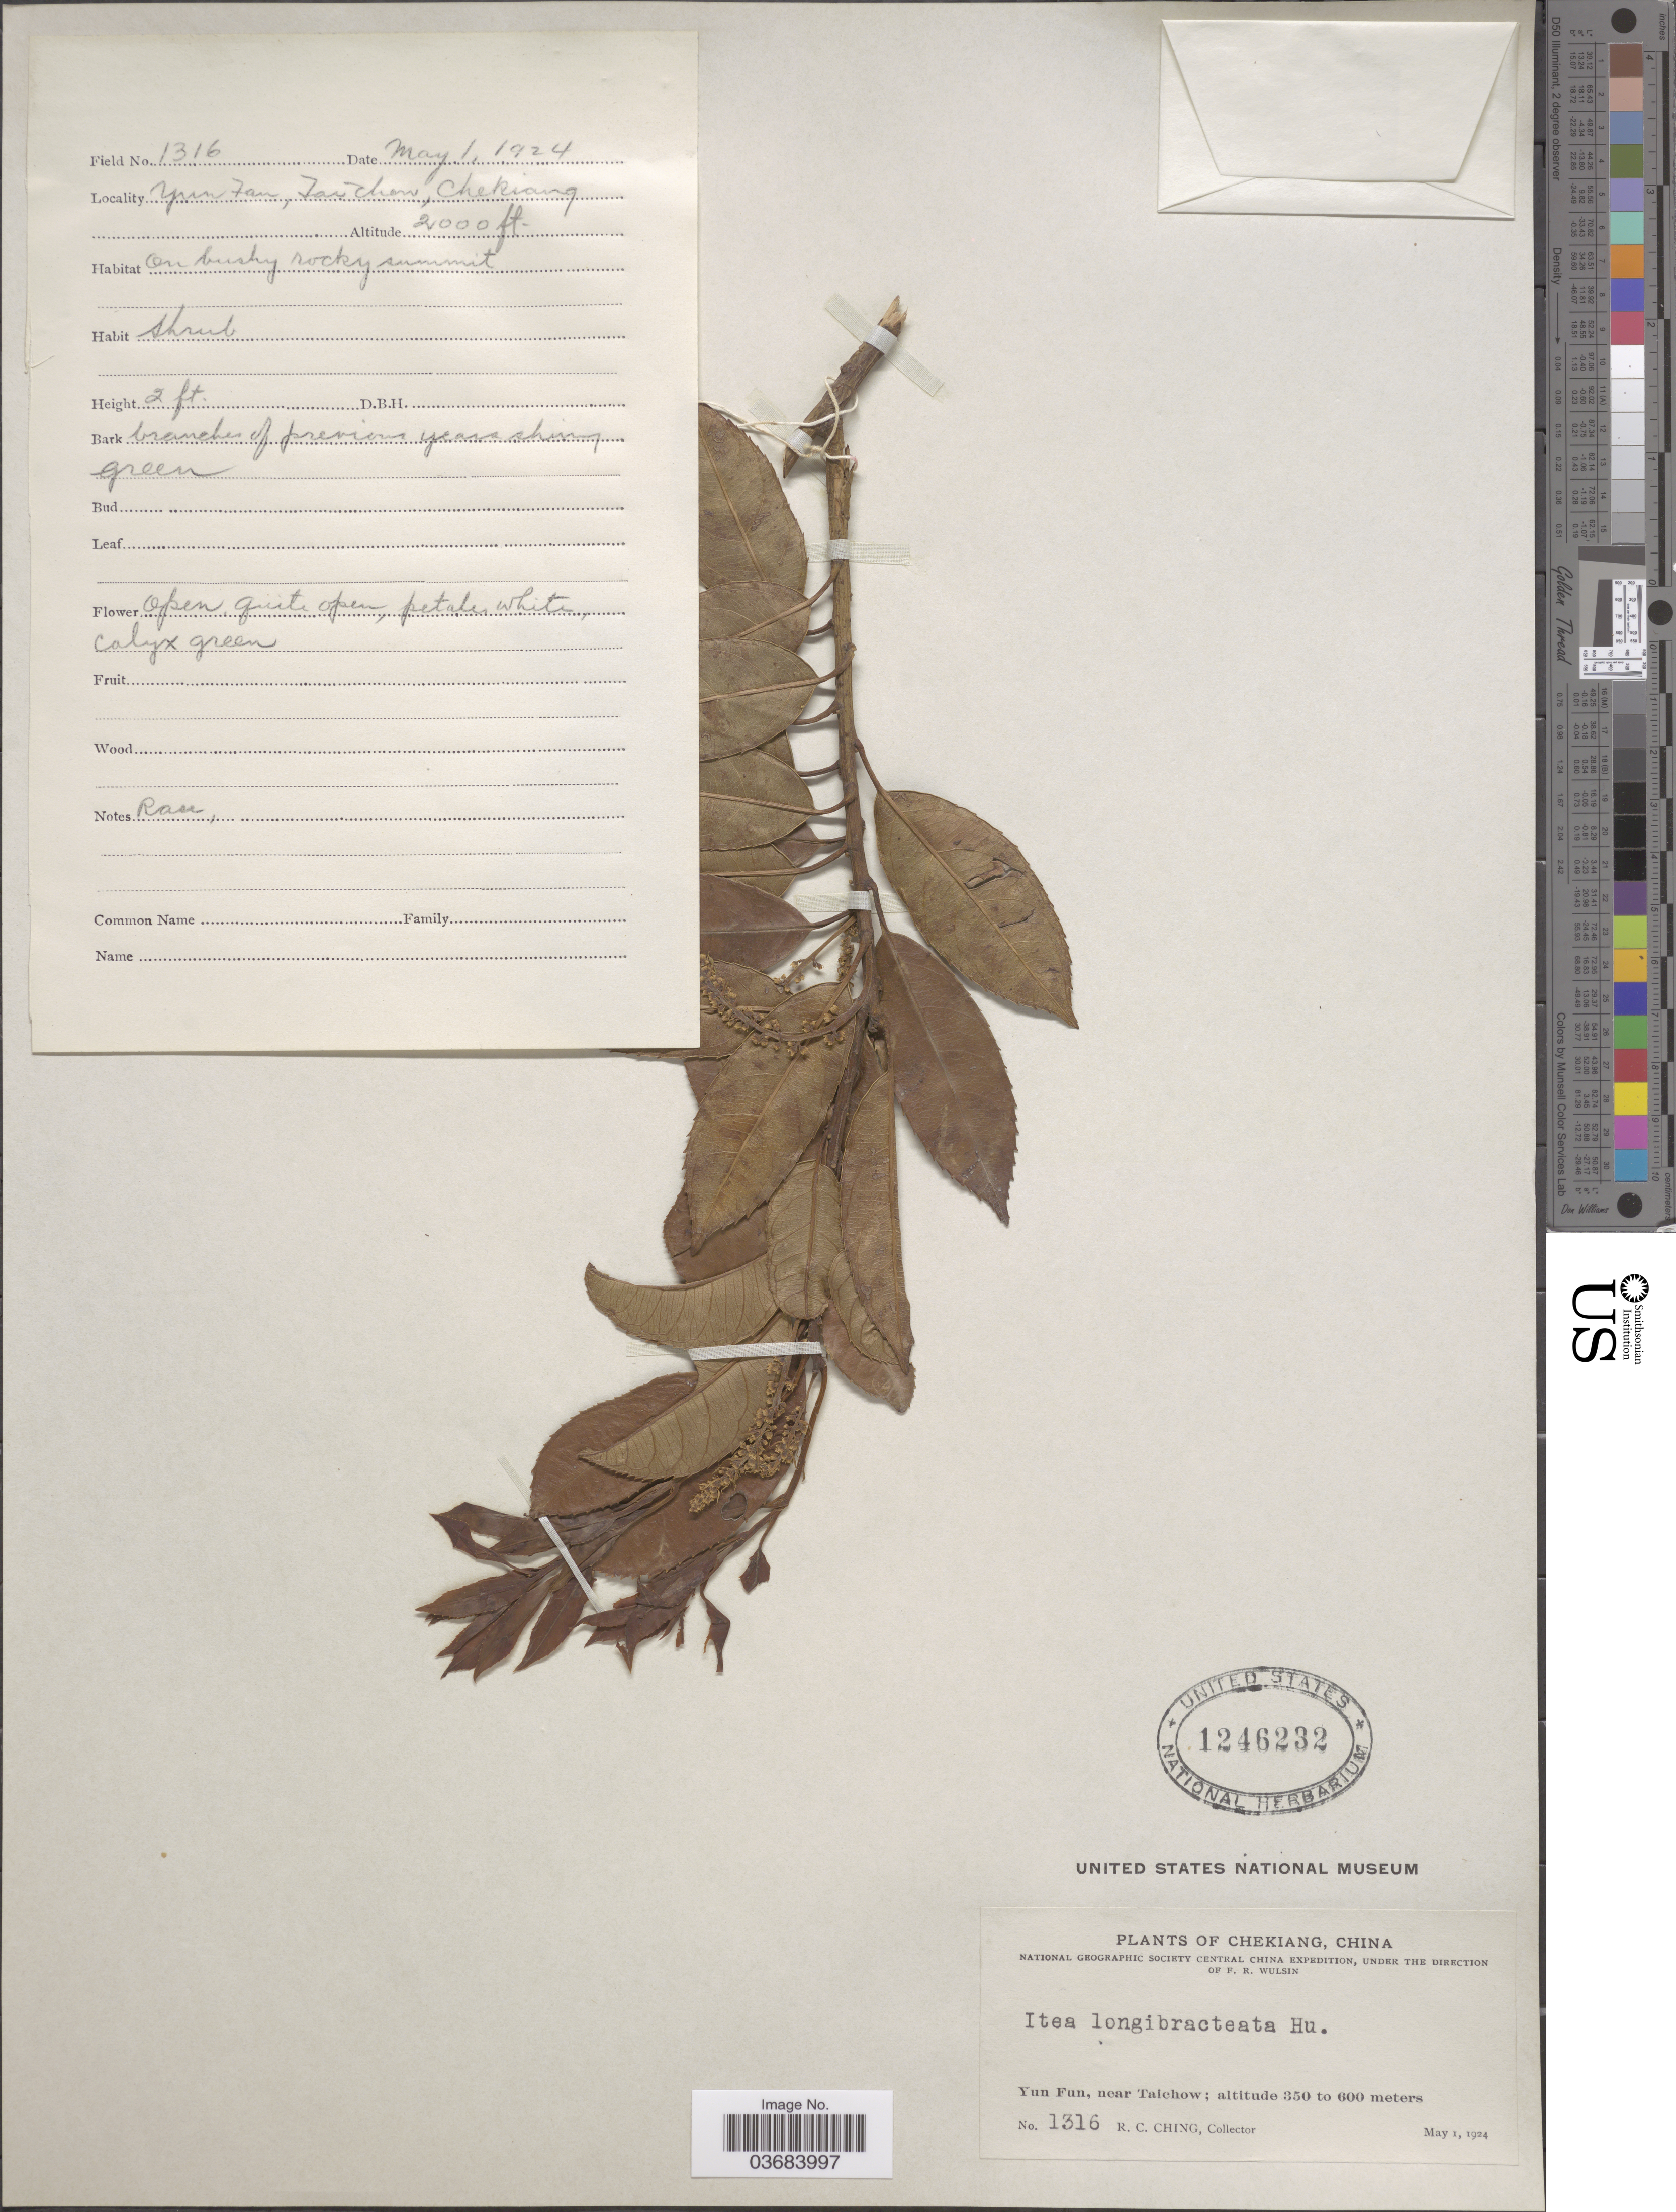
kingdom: Plantae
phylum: Tracheophyta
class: Magnoliopsida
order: Saxifragales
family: Iteaceae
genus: Itea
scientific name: Itea longibracteata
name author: Hu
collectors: R. C. Ching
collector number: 1316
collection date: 1924-05-01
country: China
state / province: Zhejiang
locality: Chekiang. National Geographic Society Central China Expedition. Yun Gun, near Talchow.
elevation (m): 610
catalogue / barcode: US 1246232